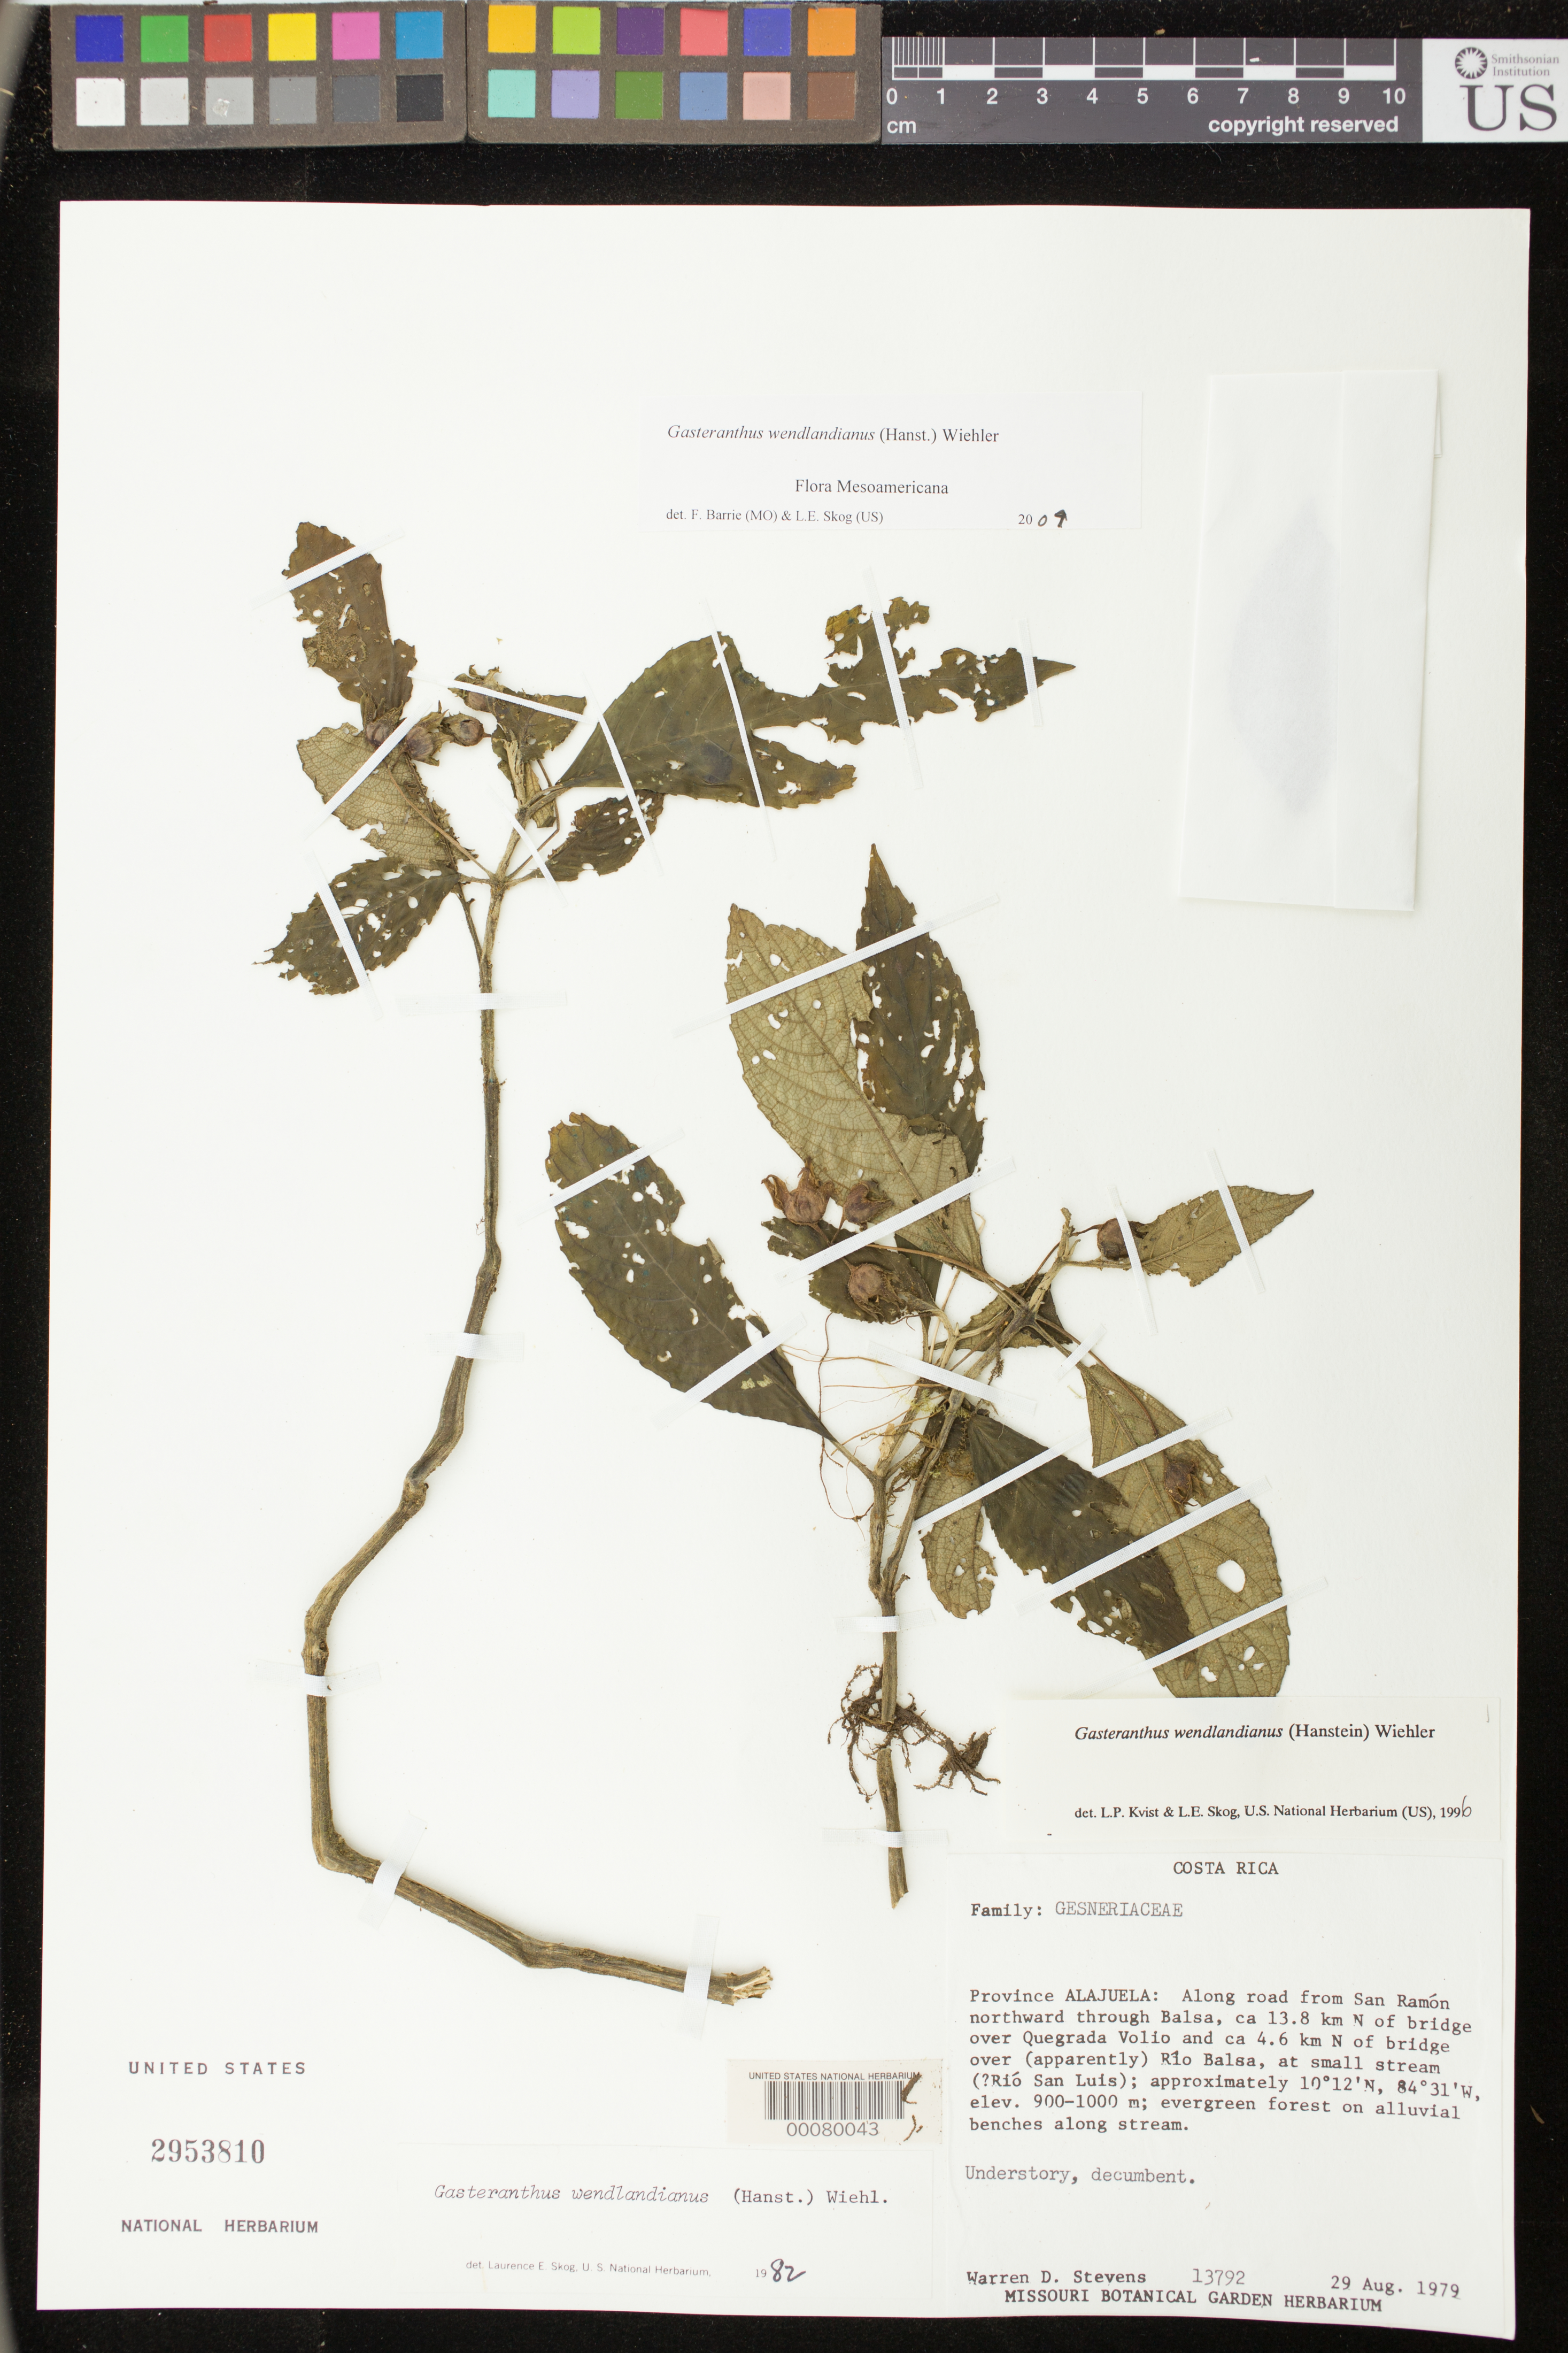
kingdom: Plantae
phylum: Tracheophyta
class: Magnoliopsida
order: Lamiales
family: Gesneriaceae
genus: Gasteranthus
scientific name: Gasteranthus wendlandianus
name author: (Hanst.) Wiehler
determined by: Skog, Laurence E.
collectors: W. D. Stevens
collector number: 13792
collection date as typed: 29 Aug 1979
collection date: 1979-08-29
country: Costa Rica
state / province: Alajuela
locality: Along road from San Ramón northward through Balsa, ca 13.8 km N of bridge over Quebrada Volio and ca 4.6 km N of bridge over (apparently) Río Balsa, at small stream (?Río San Luis)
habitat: Evergreen forest on alluvial benches along stream; understory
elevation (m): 900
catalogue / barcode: US 2953810